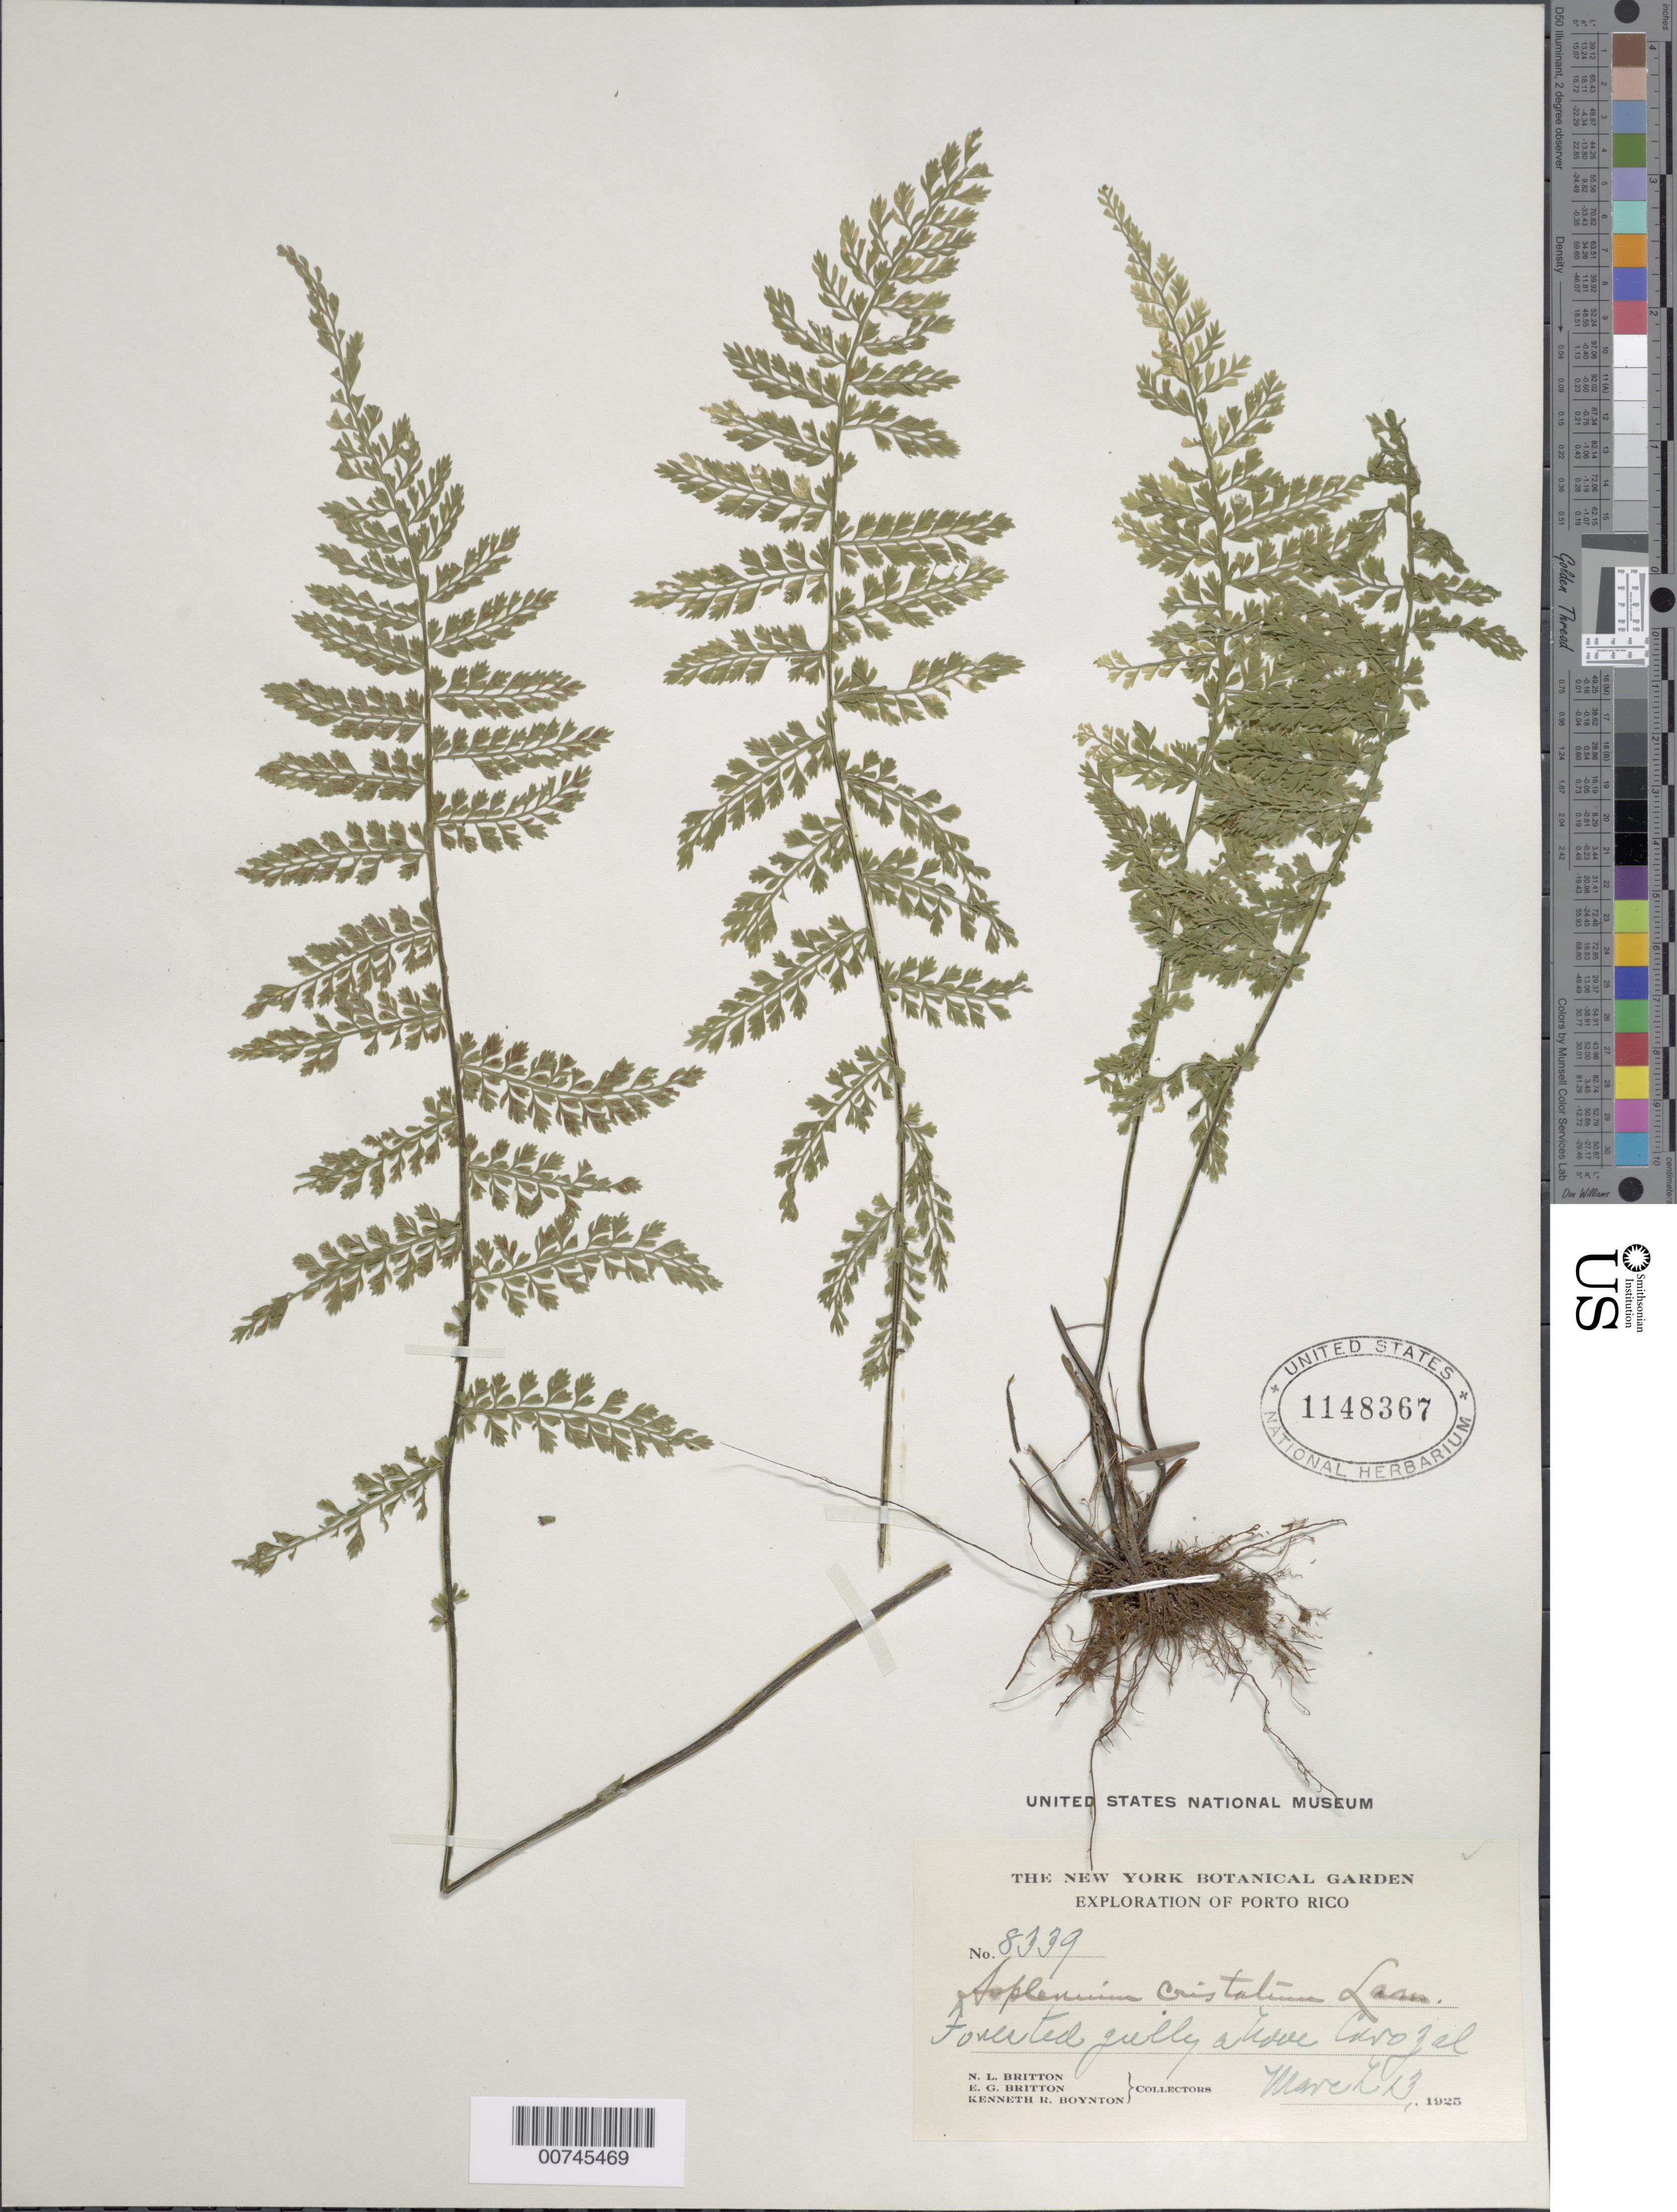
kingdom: Plantae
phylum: Tracheophyta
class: Polypodiopsida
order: Polypodiales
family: Aspleniaceae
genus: Asplenium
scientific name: Asplenium cristatum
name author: Lam.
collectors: N. Britton, E. G. Britton & K. Boyton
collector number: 8339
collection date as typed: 13 Mar 1925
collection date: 1925-03-13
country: Puerto Rico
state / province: Corozal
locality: Forested gully above Corozal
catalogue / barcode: US 1148367